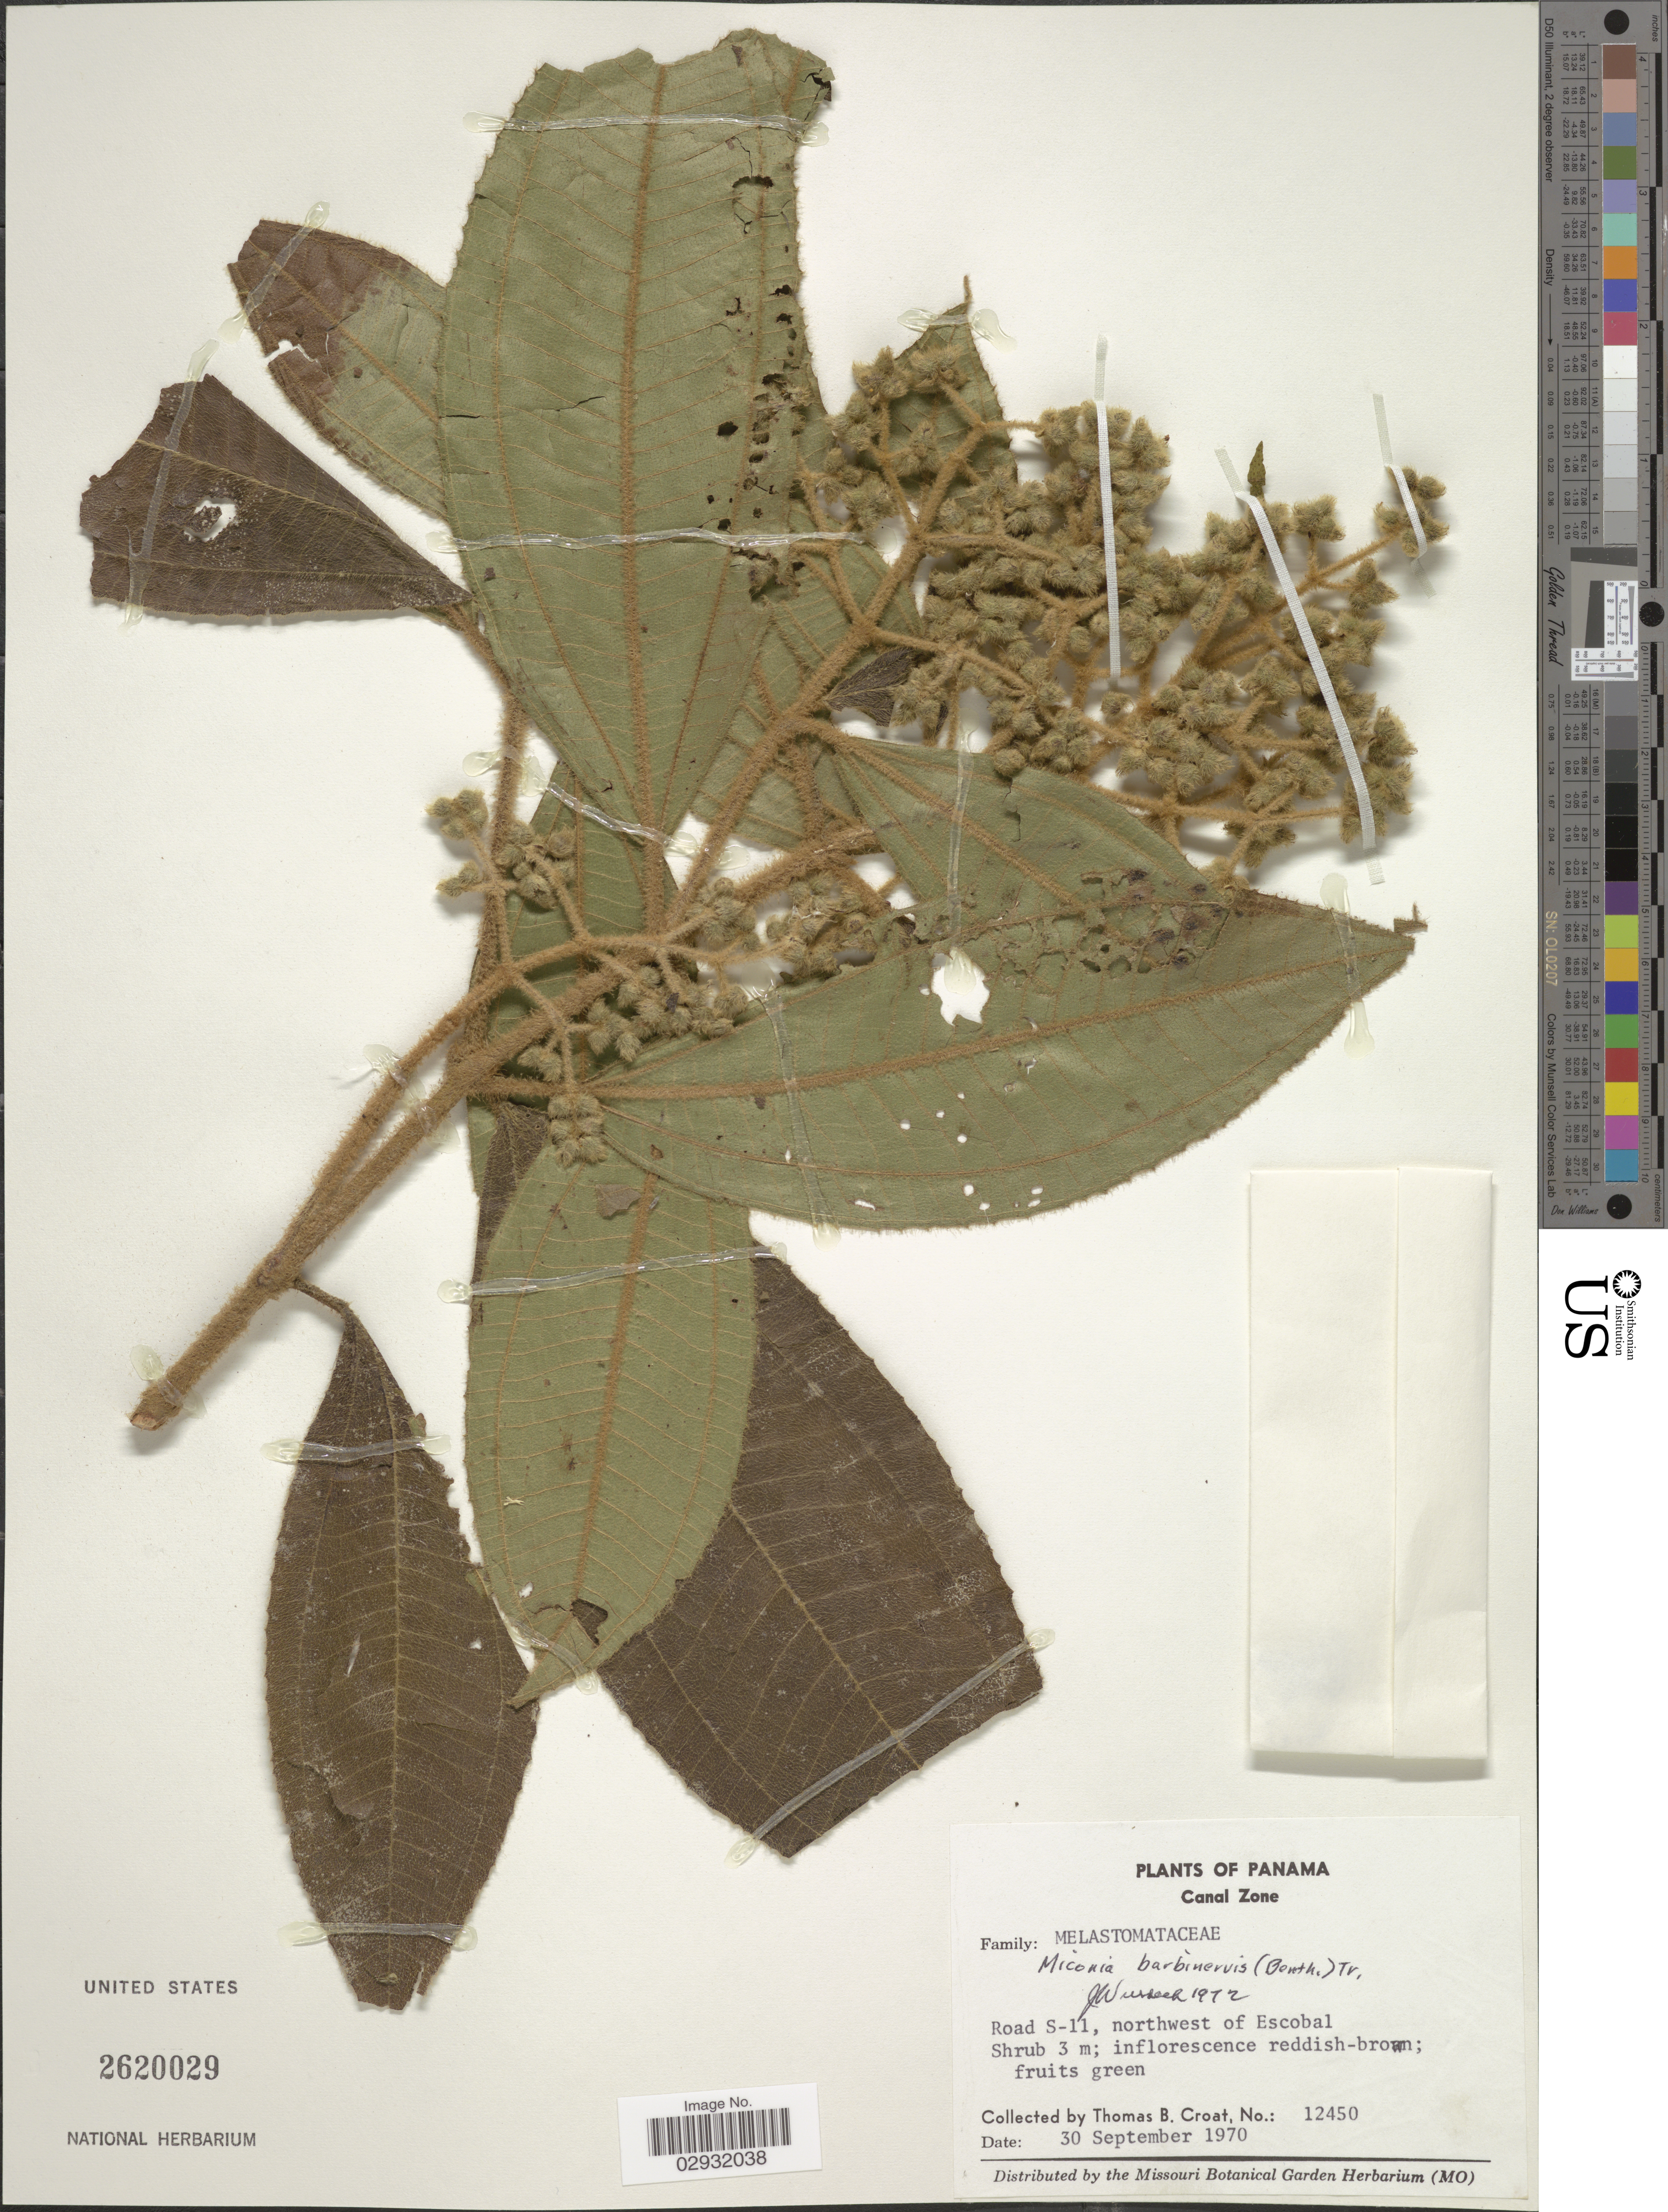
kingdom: Plantae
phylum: Tracheophyta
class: Magnoliopsida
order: Myrtales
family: Melastomataceae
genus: Miconia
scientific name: Miconia barbinervis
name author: (Benth.) Triana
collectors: T. B. Croat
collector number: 12450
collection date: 1970-09-30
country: Panama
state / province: Colón / Panamá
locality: Canal Zone. Road S-11, northwest of Escobal.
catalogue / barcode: US 2620029